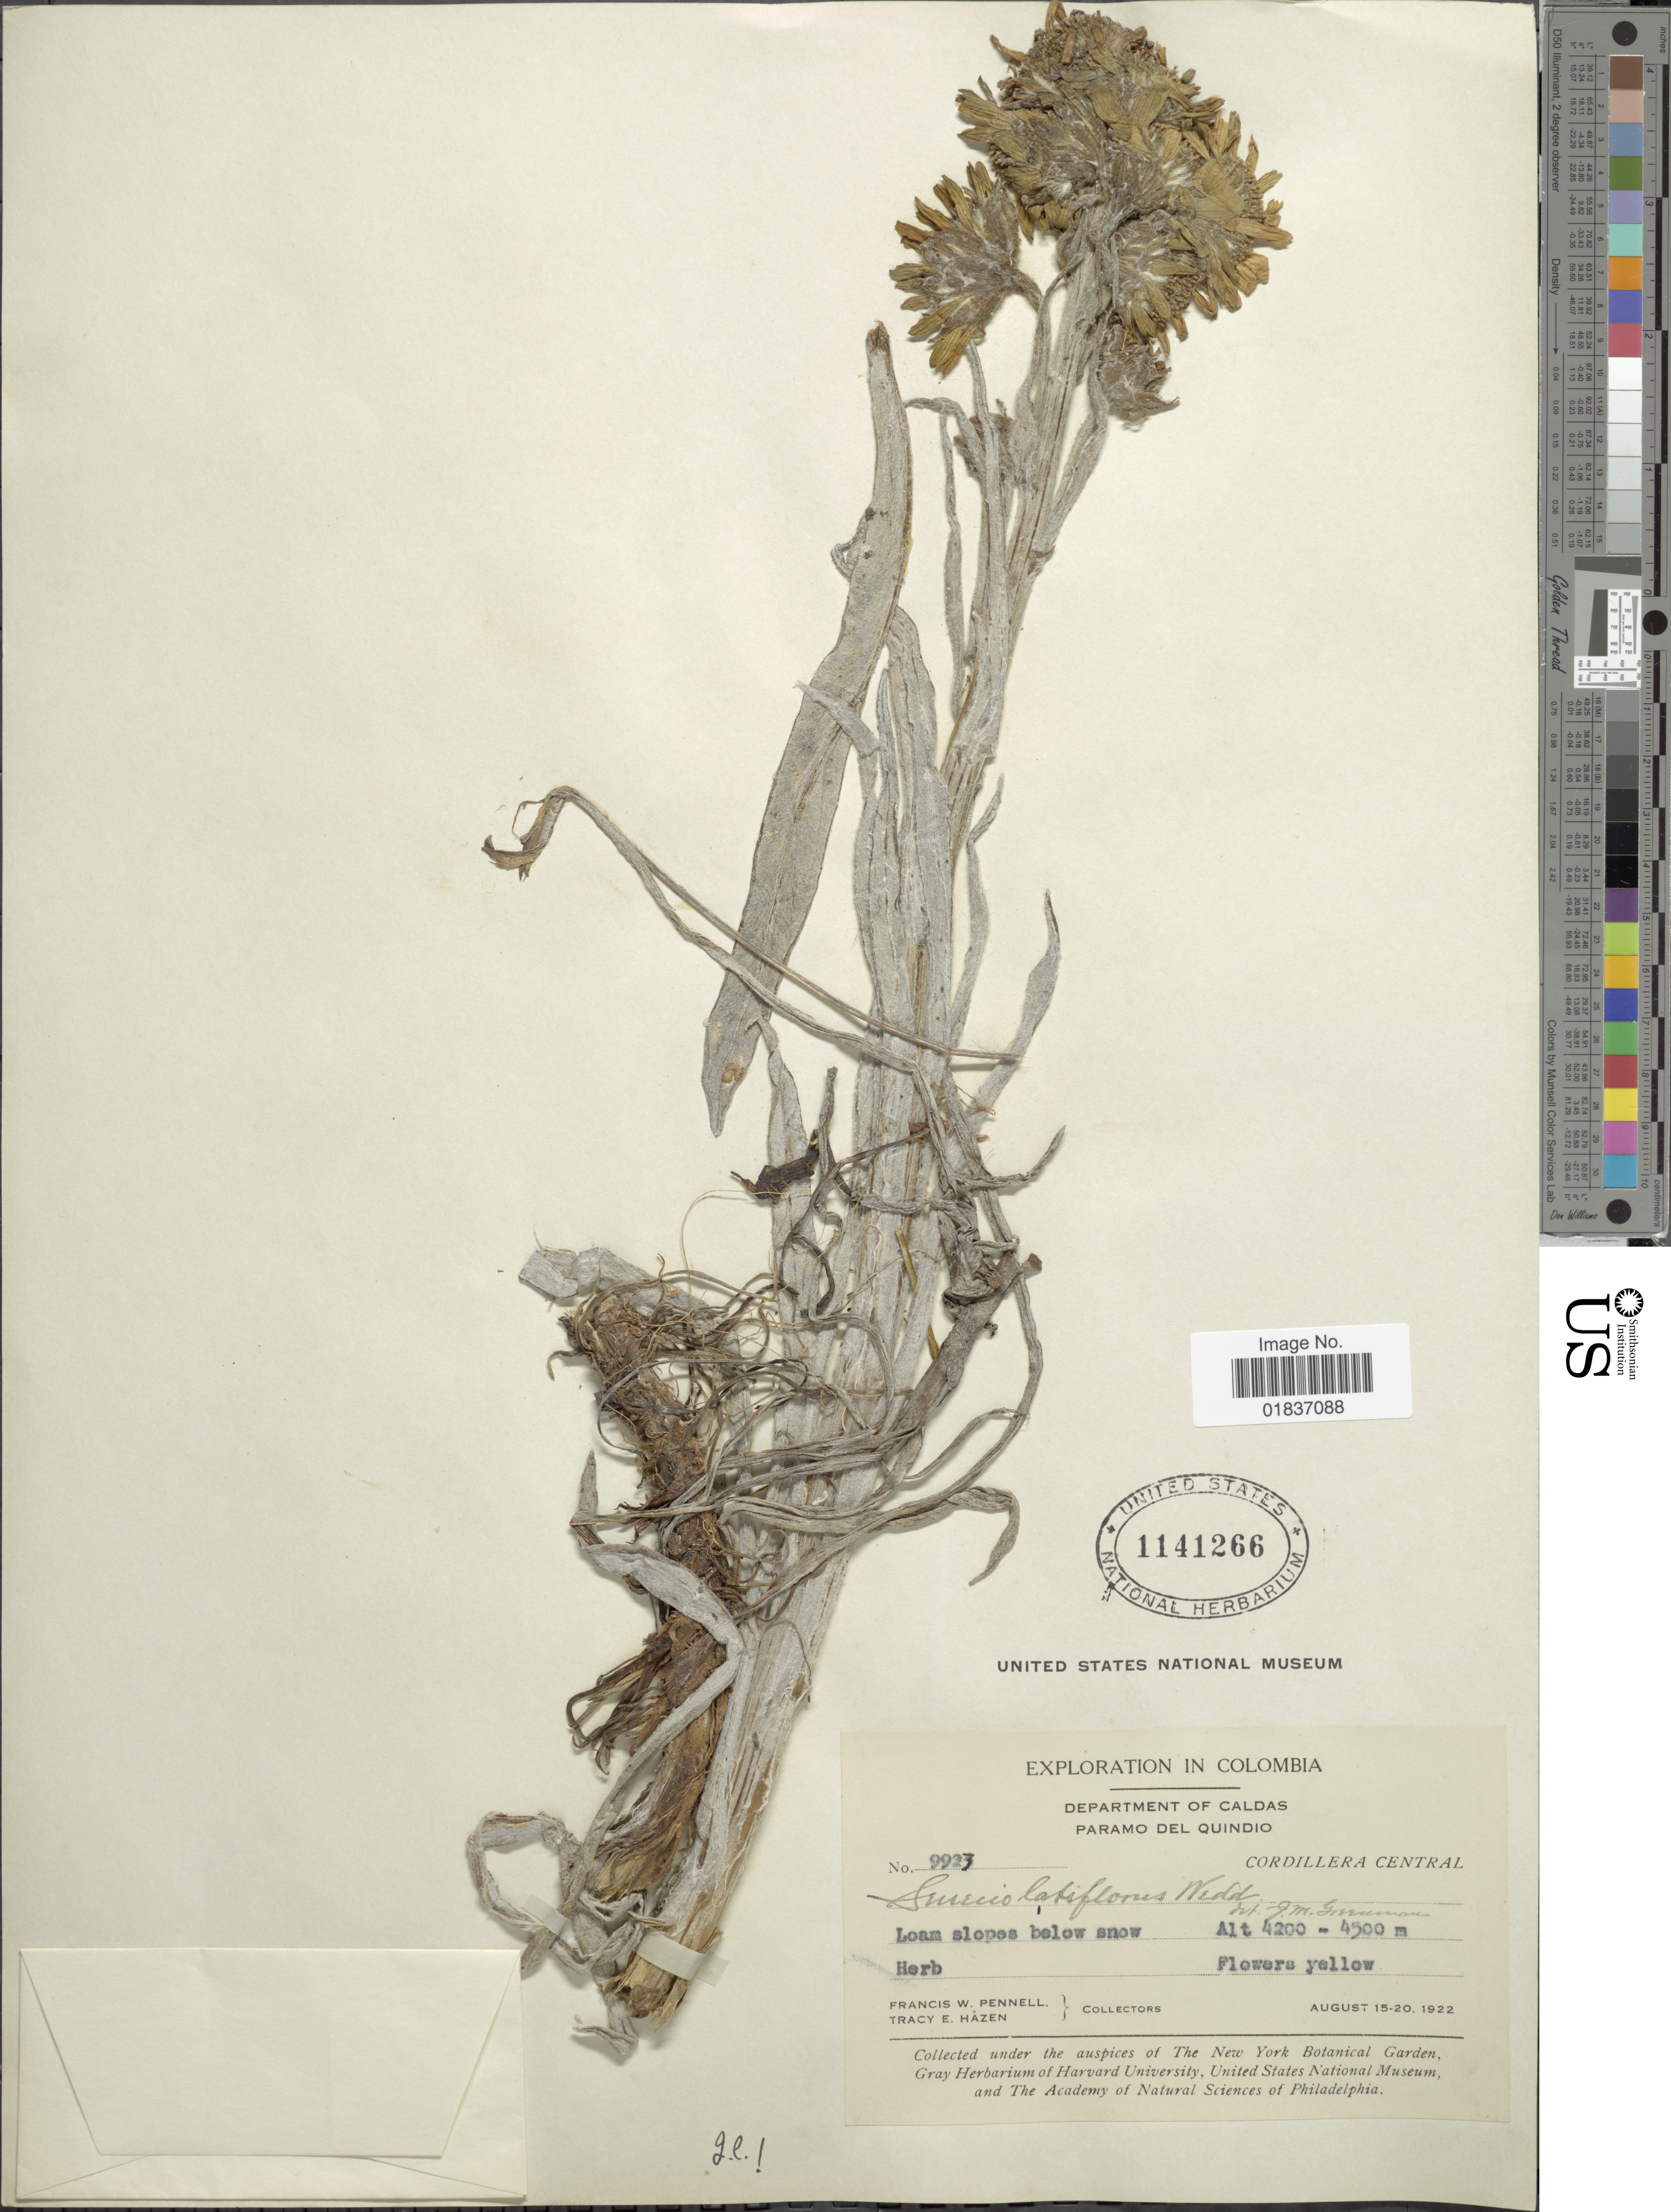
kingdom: Plantae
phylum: Tracheophyta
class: Magnoliopsida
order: Asterales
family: Asteraceae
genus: Senecio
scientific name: Senecio latiflorus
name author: Wedd.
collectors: F. W. Pennell & T. E. Hazen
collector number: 9923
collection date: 1922-08-15/1922-08-20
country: Colombia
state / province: Caldas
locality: Department of Caldas. Paramo del Quindio. Cordillera Central.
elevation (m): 4200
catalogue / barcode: US 1141266